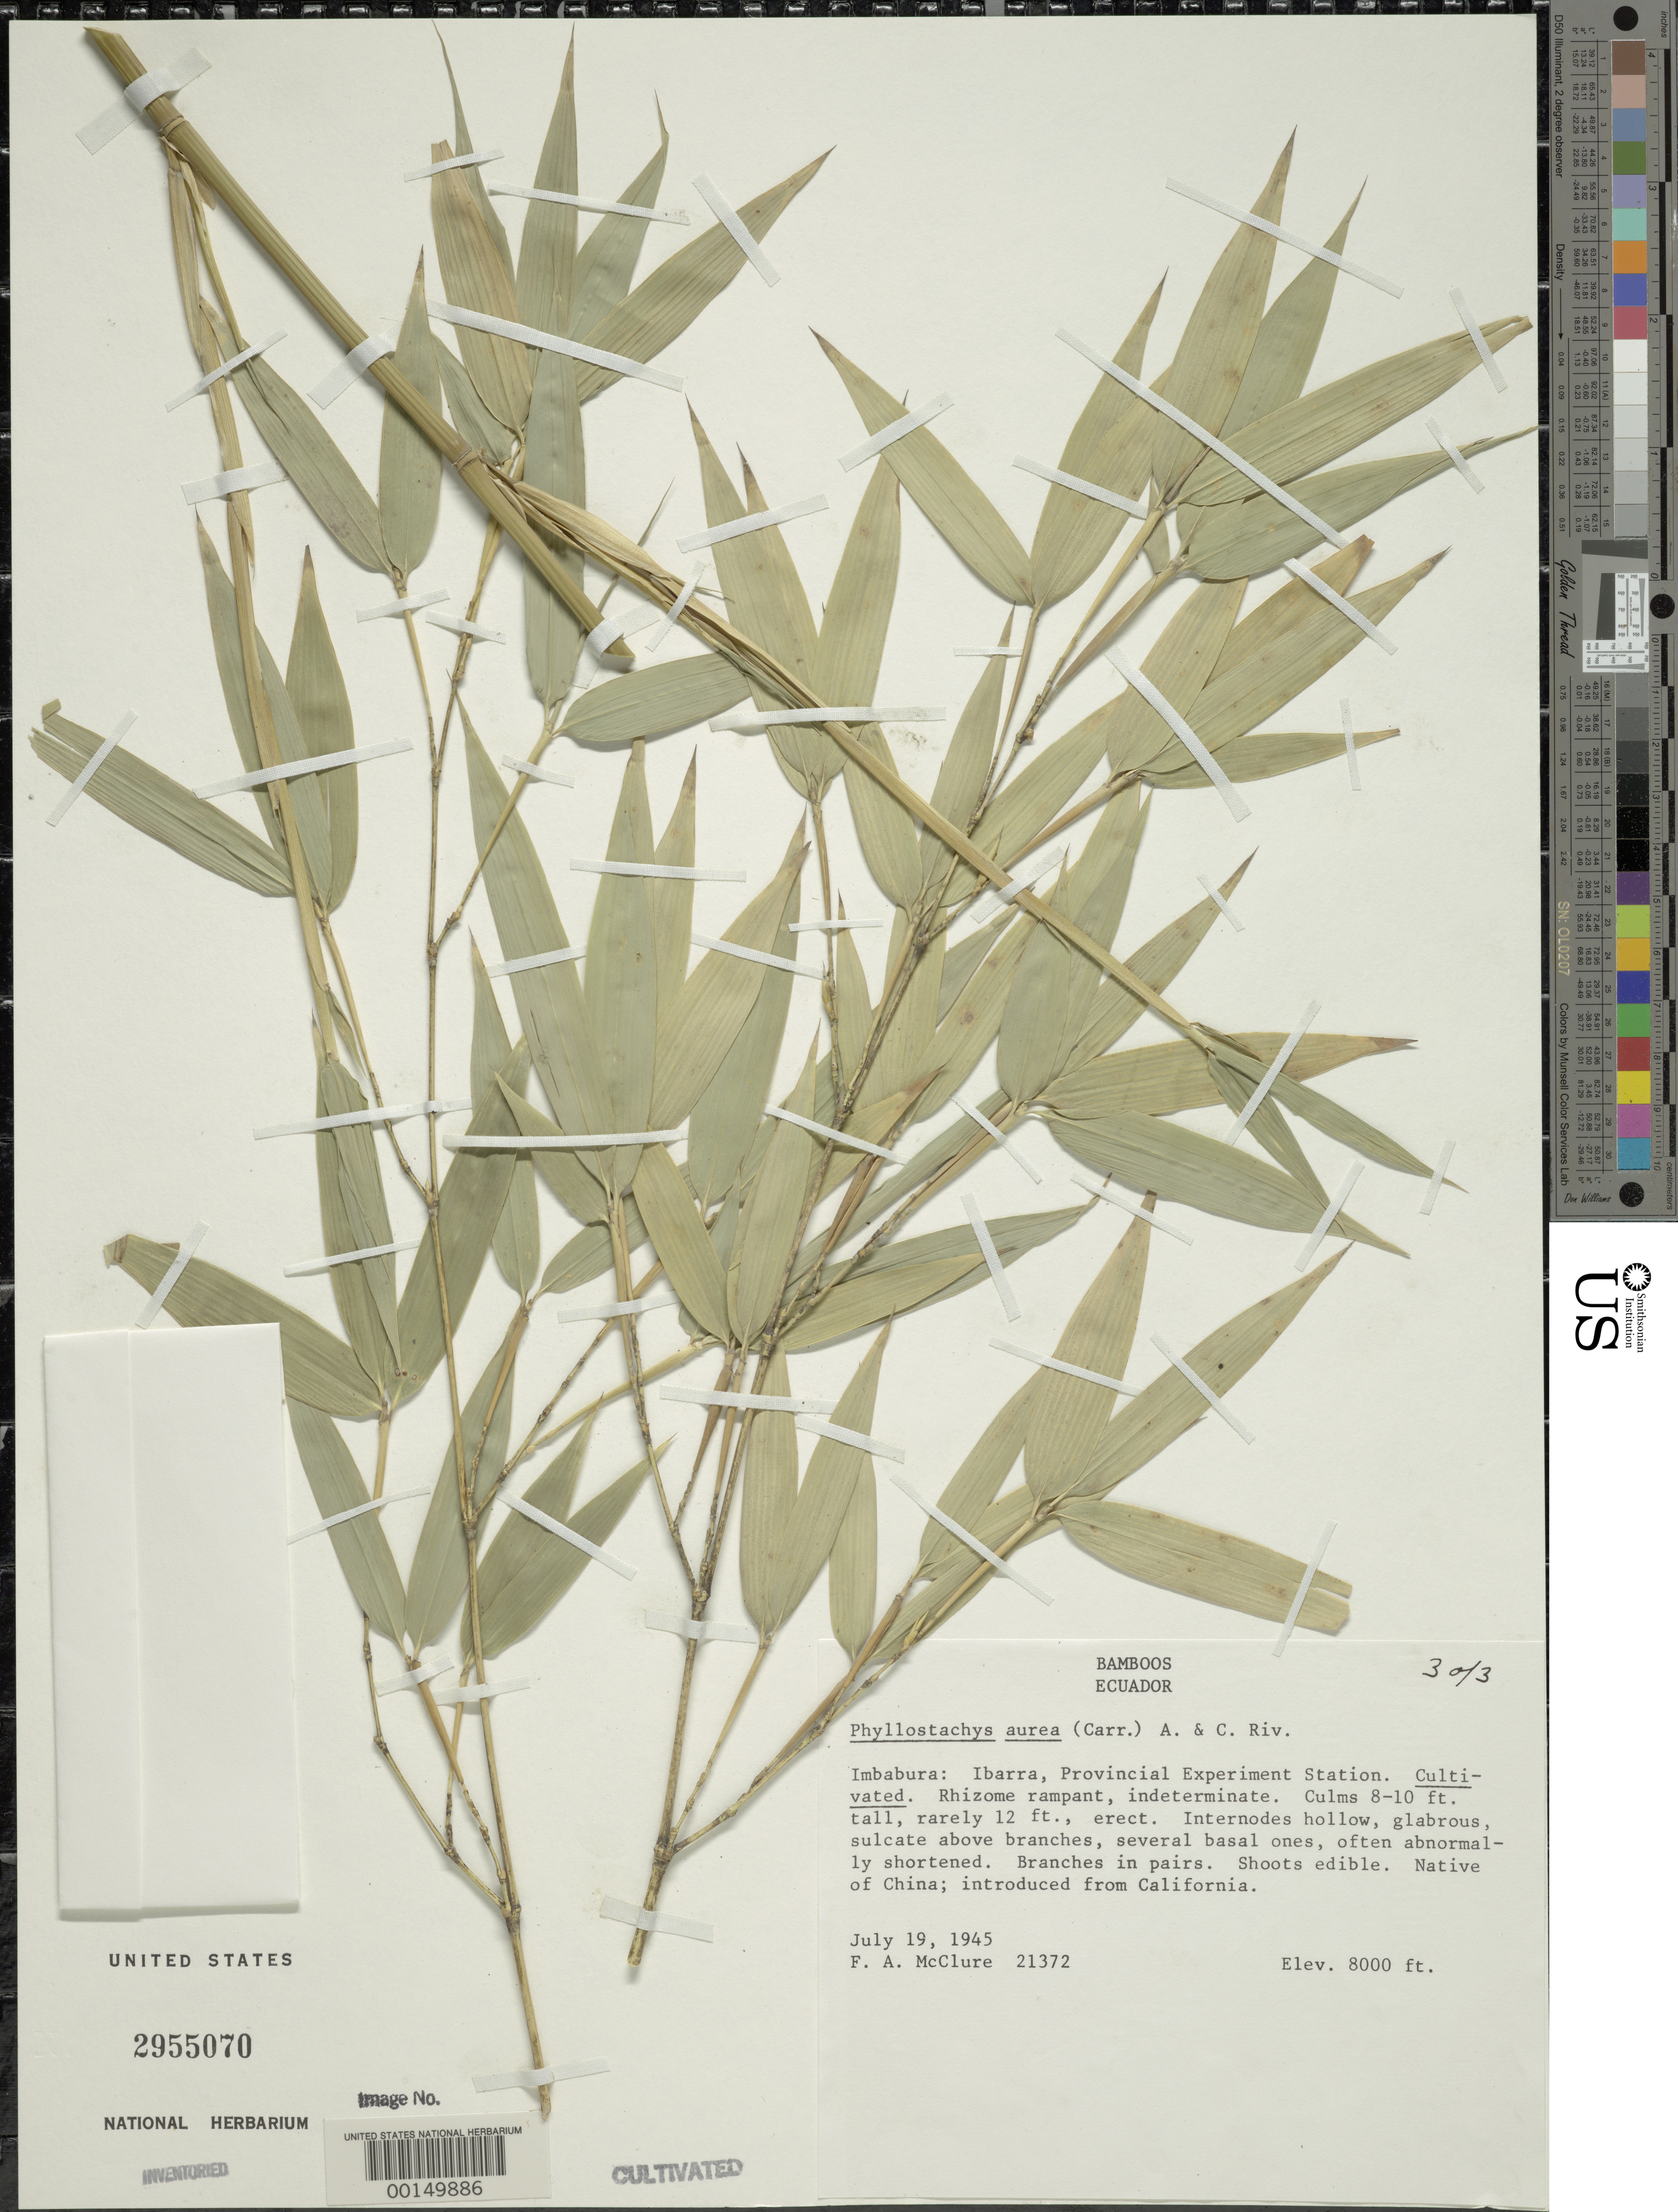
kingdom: Plantae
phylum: Tracheophyta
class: Liliopsida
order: Poales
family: Poaceae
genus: Phyllostachys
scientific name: Phyllostachys aurea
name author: Rivière & C. Rivière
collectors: F. A. McClure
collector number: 21372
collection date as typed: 19 Jul 1945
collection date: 1945-07-19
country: Ecuador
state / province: Imbabura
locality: Ibarra, Provincial Experimental Station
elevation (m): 2440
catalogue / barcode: US 2955070